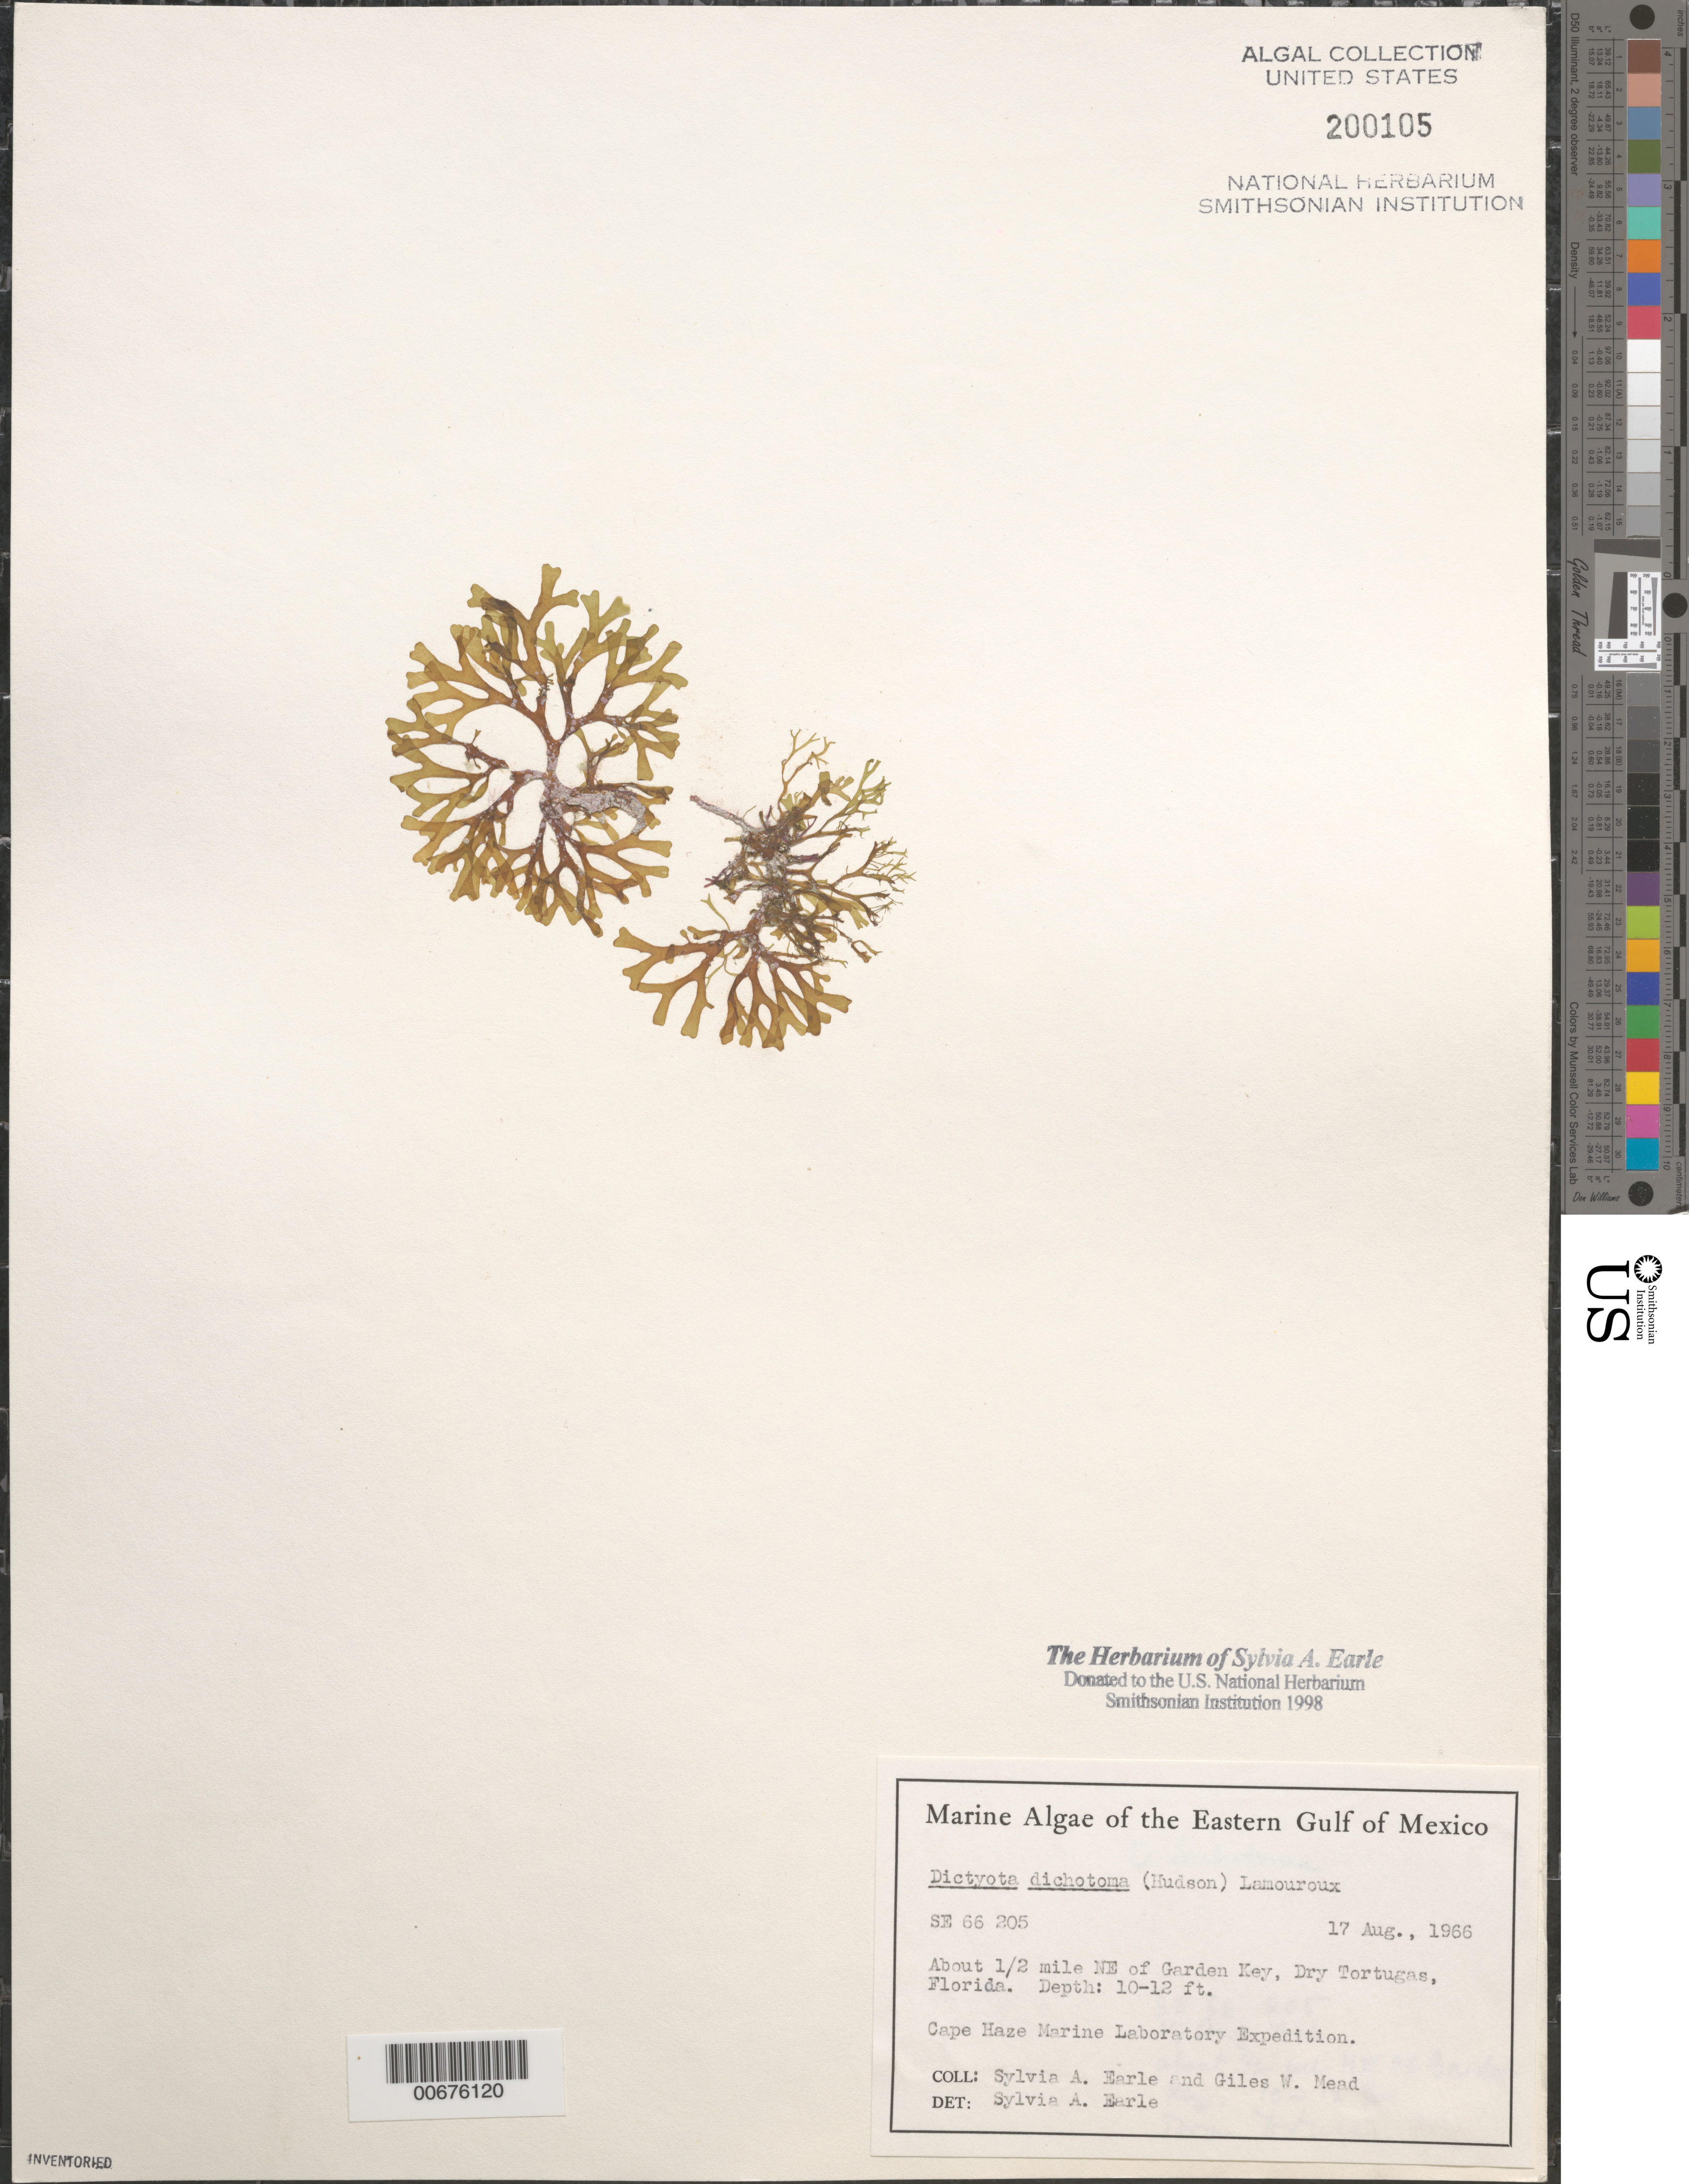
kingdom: Chromista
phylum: Ochrophyta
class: Phaeophyceae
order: Dictyotales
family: Dictyotaceae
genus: Dictyota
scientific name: Dictyota dichotoma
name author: (Huds.) J.V.Lamouroux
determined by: Earle, S. A.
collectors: S. A. Earle & G. W. Mead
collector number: Se 66205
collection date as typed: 17 Aug 1966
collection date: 1966-08-17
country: United States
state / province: Florida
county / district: Monroe County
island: Dry Tortugas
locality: Ca. 0.5 mile northeast of Garden Key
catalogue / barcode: US 200105